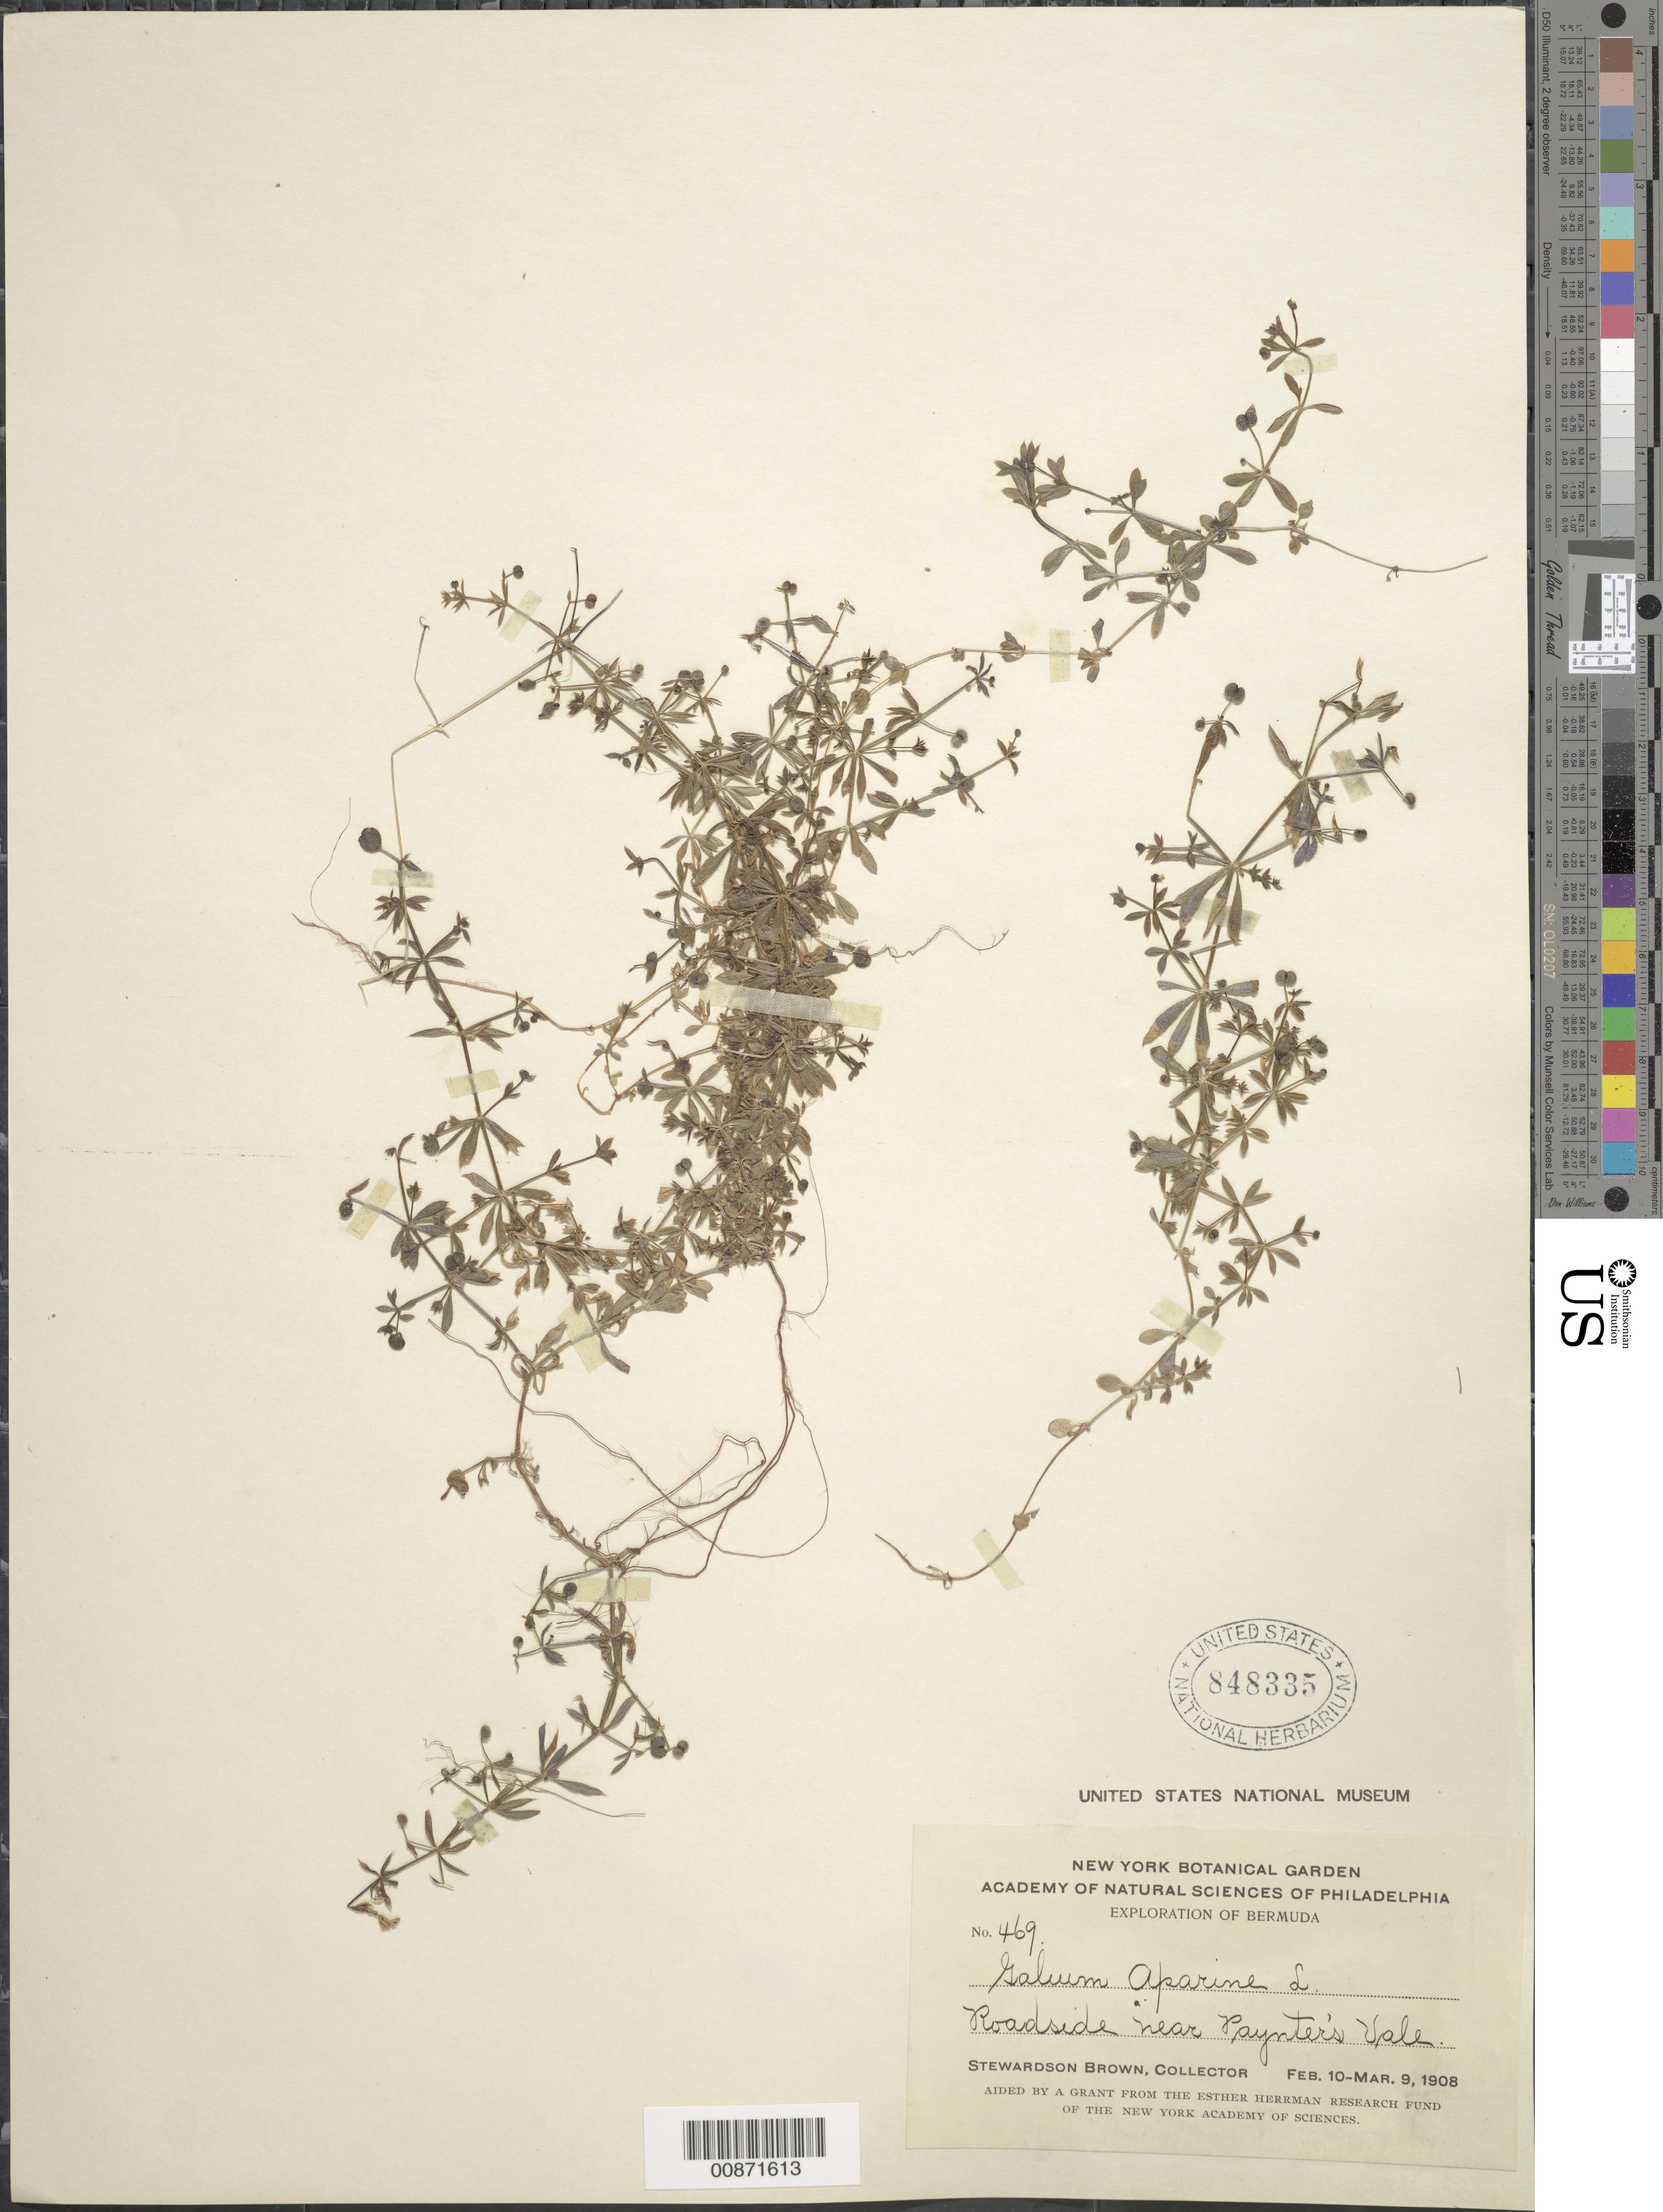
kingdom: Plantae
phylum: Tracheophyta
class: Magnoliopsida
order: Gentianales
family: Rubiaceae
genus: Galium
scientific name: Galium aparine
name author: L.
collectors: S. Brown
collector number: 469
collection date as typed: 10 Feb 1908 to 09 Mar 1908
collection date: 1908-02-10/1908-03-09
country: Bermuda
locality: Near Paynter's Vale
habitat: Roadside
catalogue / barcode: US 848335